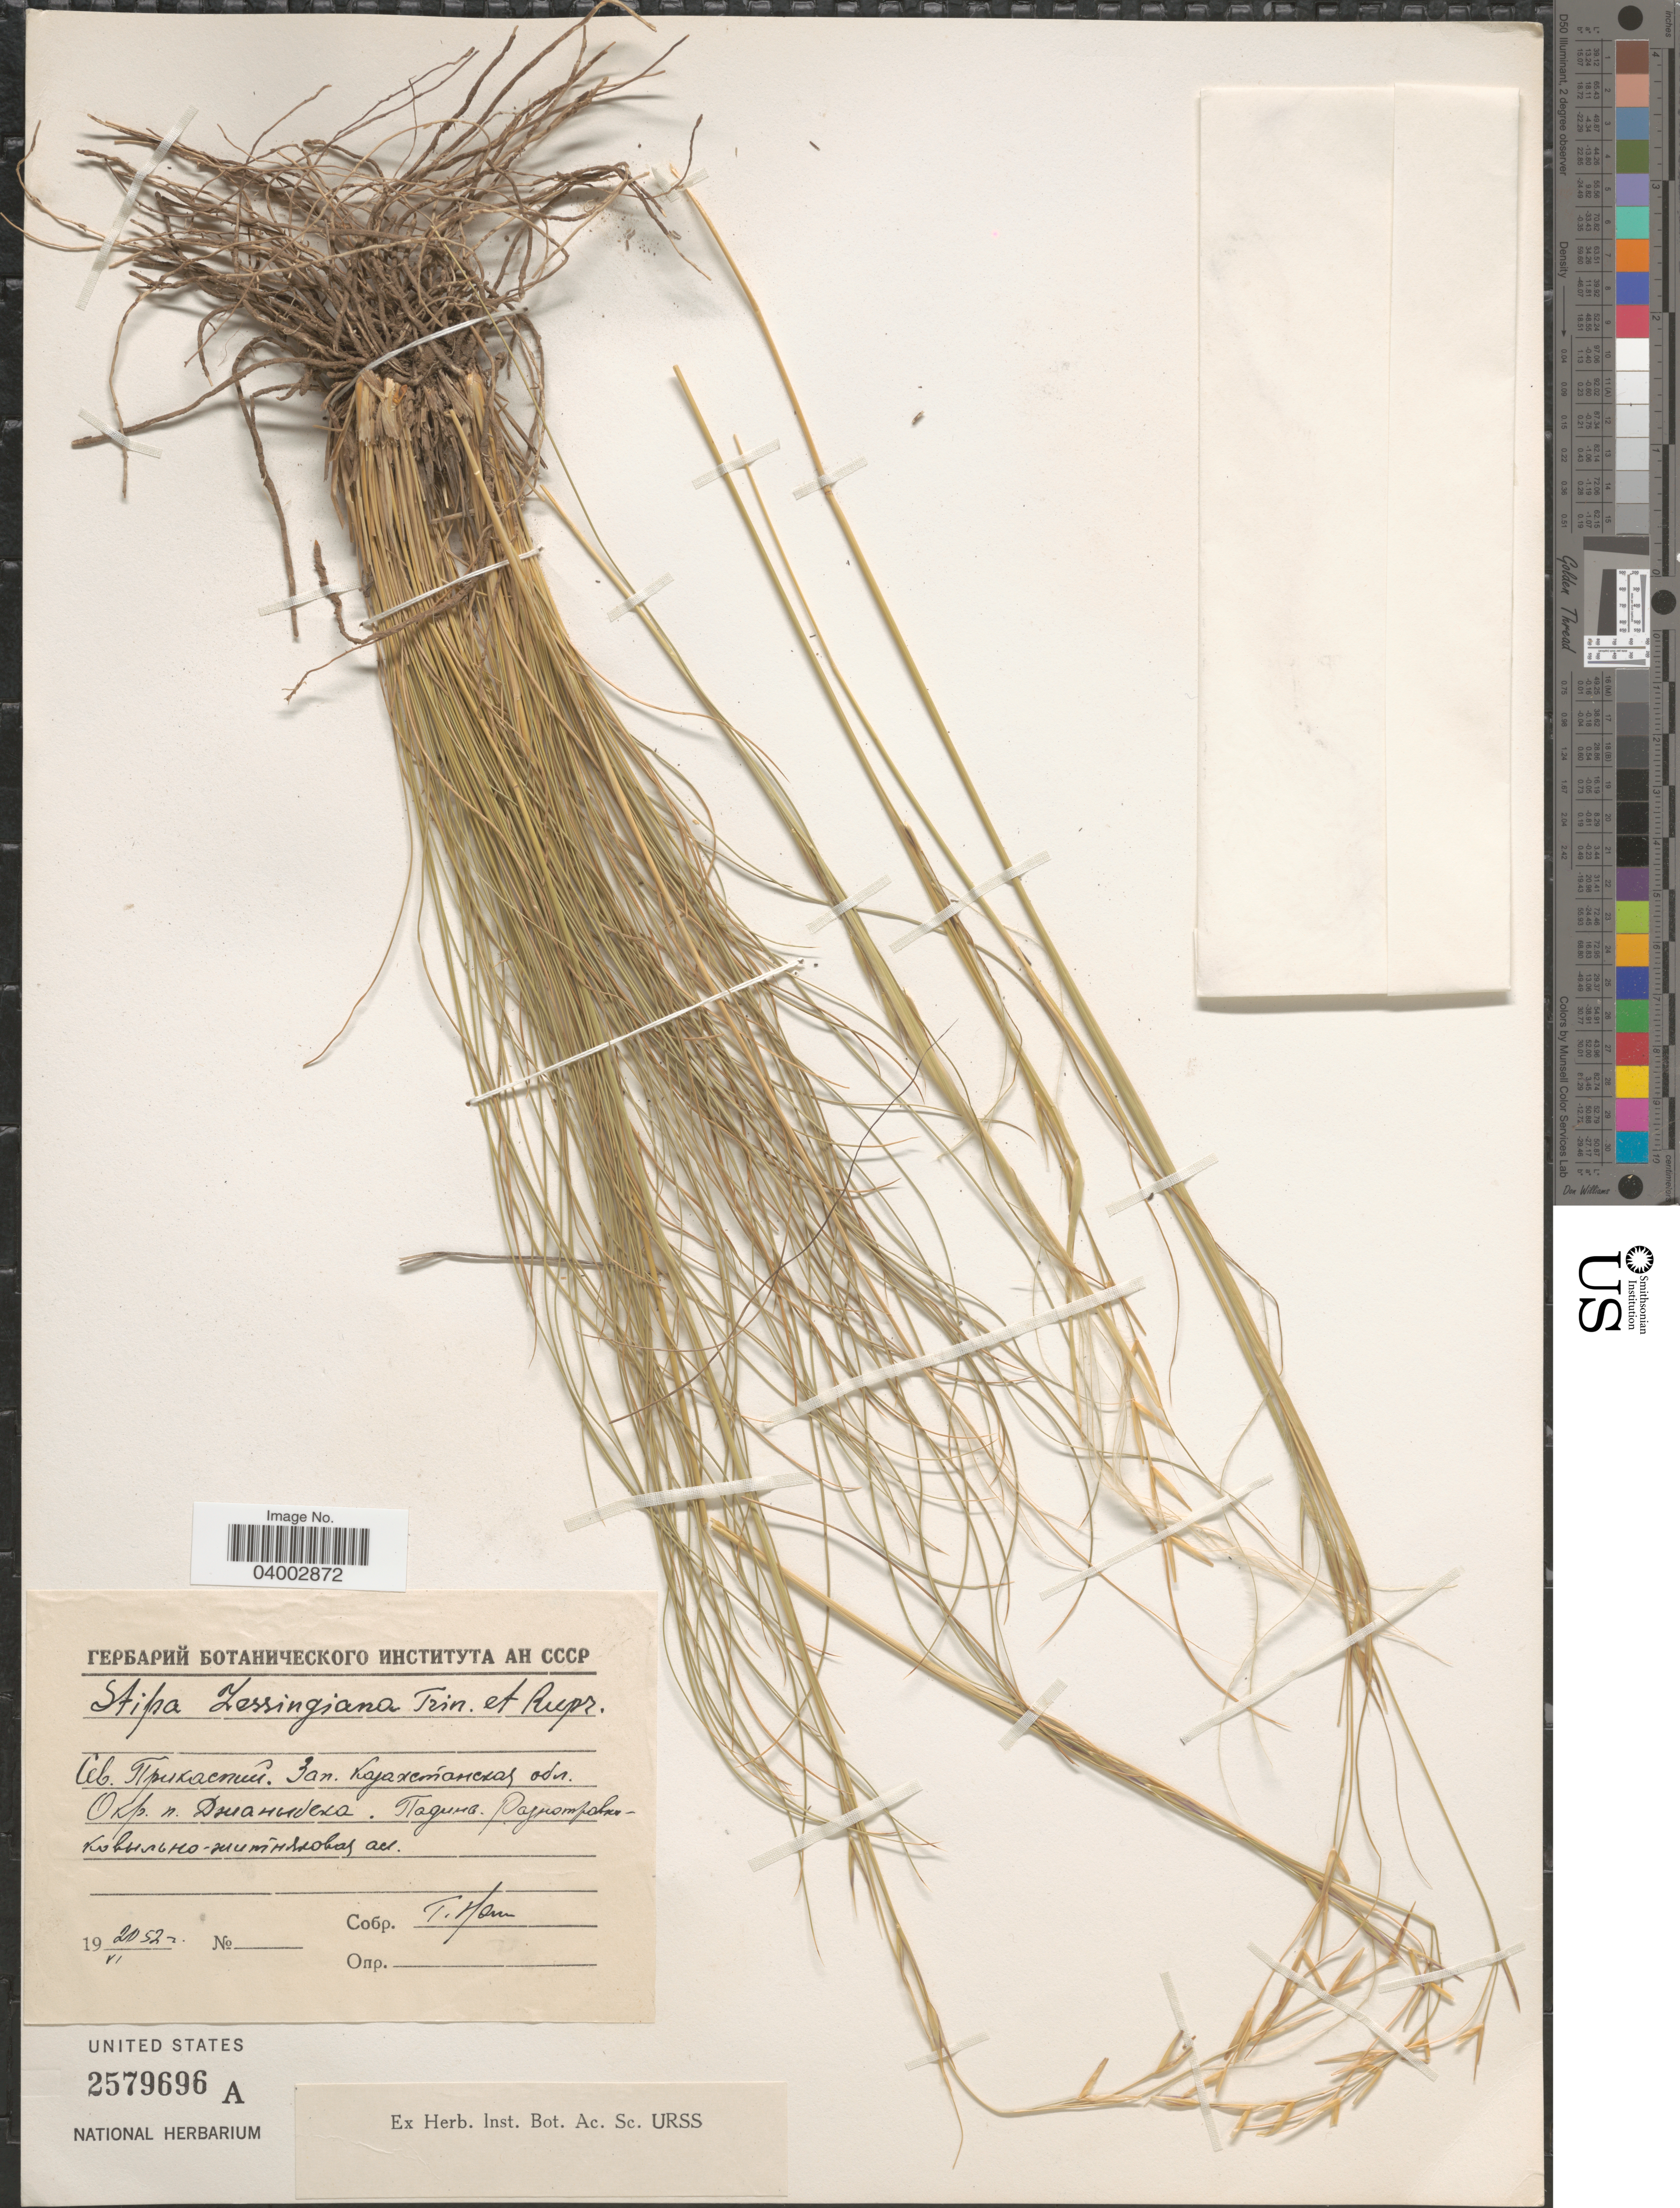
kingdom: Plantae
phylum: Tracheophyta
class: Liliopsida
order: Poales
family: Poaceae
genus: Stipa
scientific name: Stipa lessingiana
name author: Trin. & Rupr.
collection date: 1952-06-20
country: Kazakhstan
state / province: West Kazakhstan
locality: Vicinity of Dzhanybek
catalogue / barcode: US 2579696A